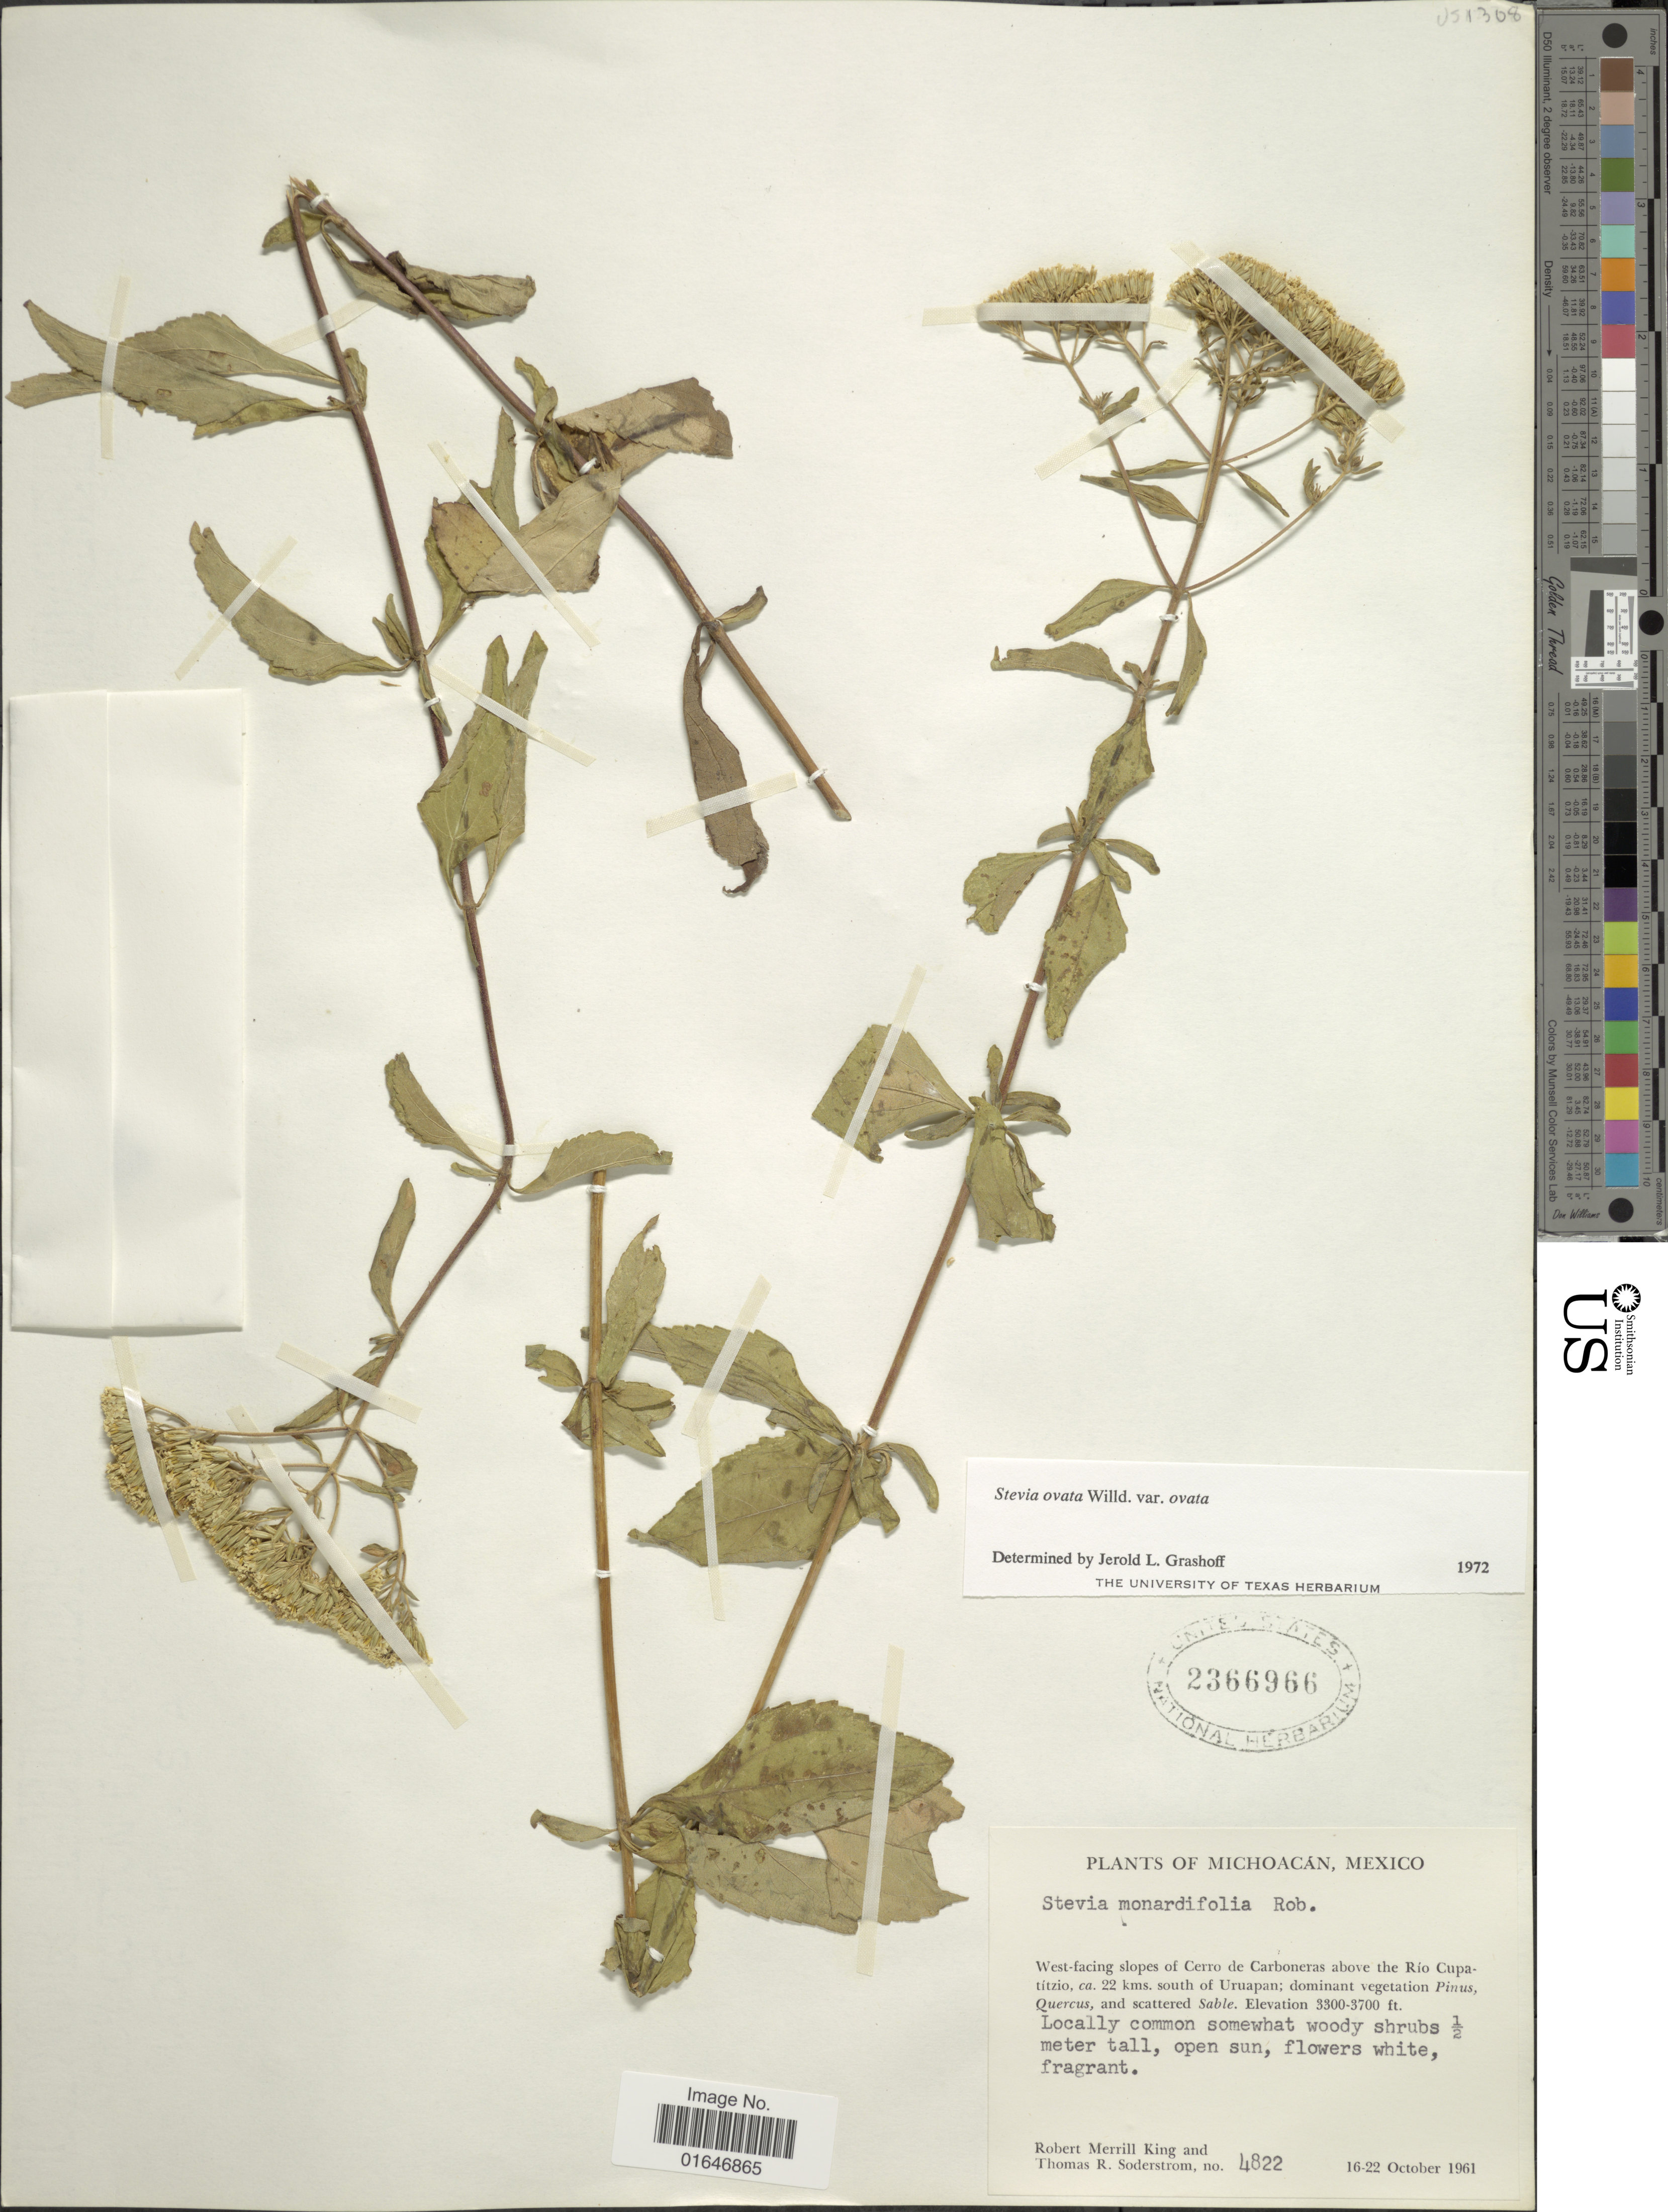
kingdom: Plantae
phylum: Tracheophyta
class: Magnoliopsida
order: Asterales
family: Asteraceae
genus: Stevia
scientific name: Stevia ovata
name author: Willd.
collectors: R. M. King & T. R. Soderstrom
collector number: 4822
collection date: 1961-10-16/1961-10-22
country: Mexico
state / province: Michoacán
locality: West-facing slopes of Cerro de Carboneras above the Rio Cupatitzio, ca. 22 kms. south of Uruapan.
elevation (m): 1006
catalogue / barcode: US 2366966